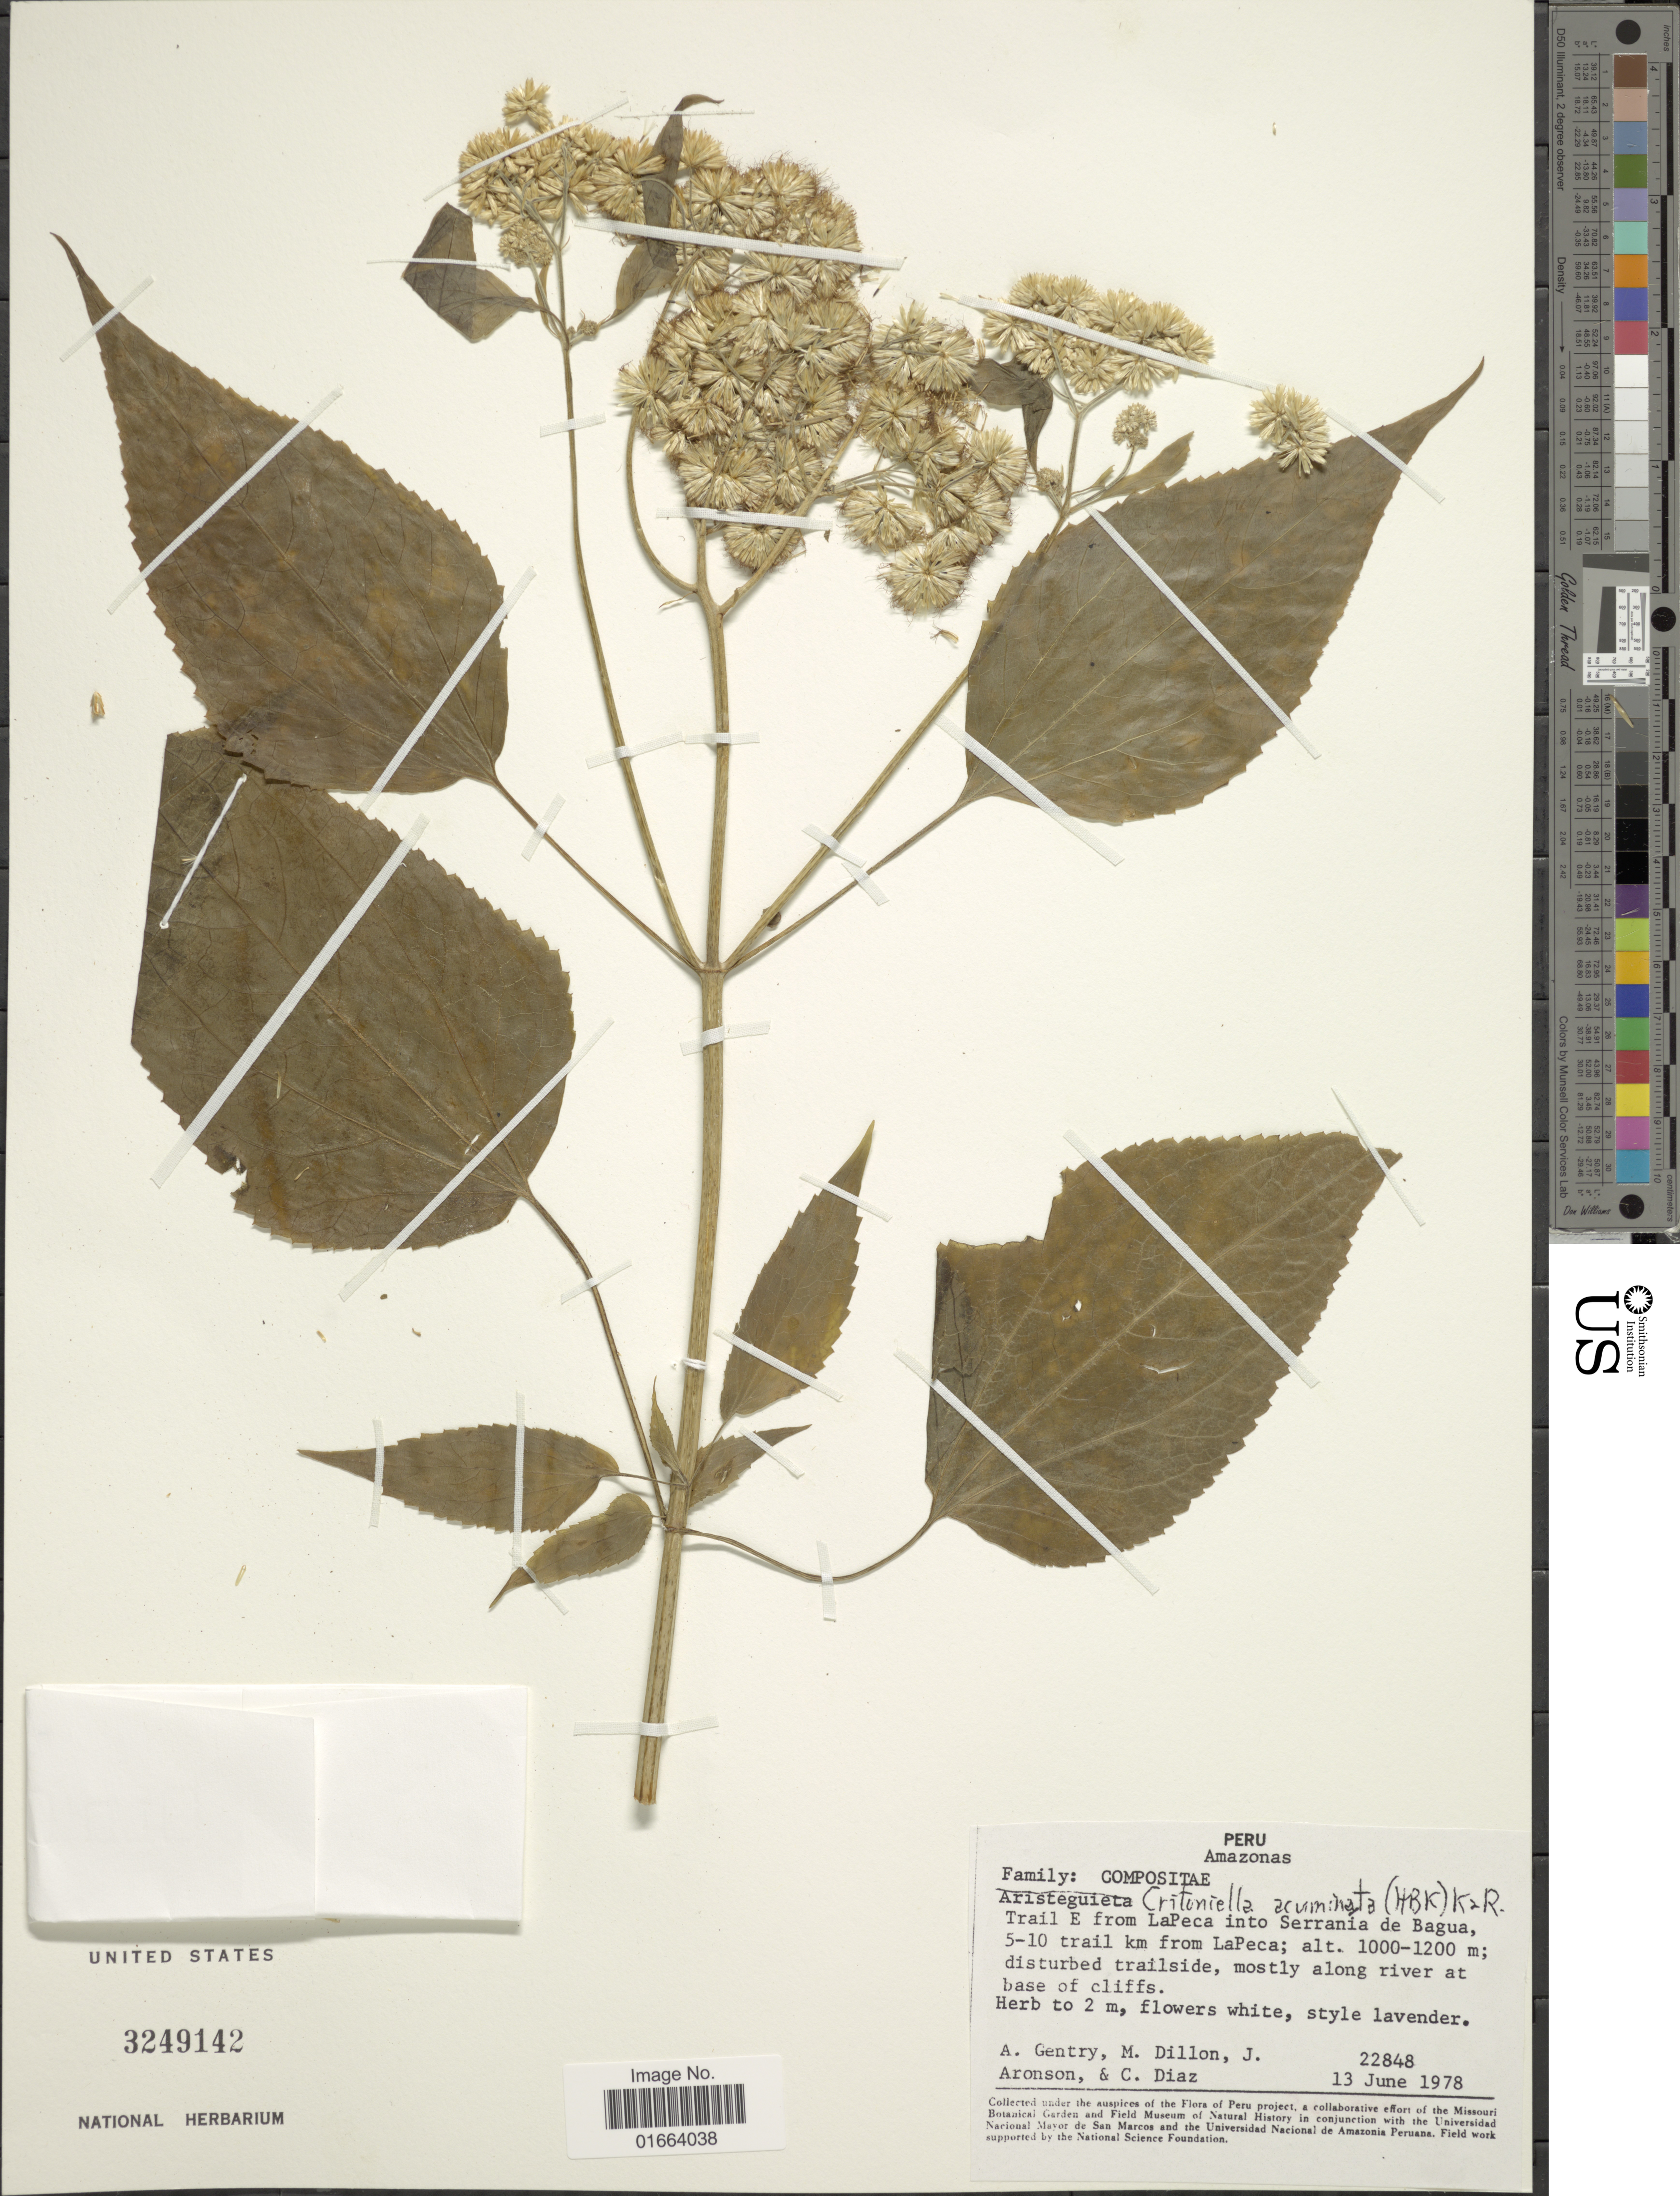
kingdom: Plantae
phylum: Tracheophyta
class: Magnoliopsida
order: Asterales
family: Asteraceae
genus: Critoniella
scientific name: Critoniella acuminata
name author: (Kunth) R.M. King & H. Rob.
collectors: A. H. Gentry, M. O. Dillon, J. Aronson & C. Díaz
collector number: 22848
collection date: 1978-06-13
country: Peru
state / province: Amazonas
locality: Trail E from LaPeca into Serrania de Bagua, 5-10 trail km from LaPeca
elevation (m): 1000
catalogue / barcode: US 3249142